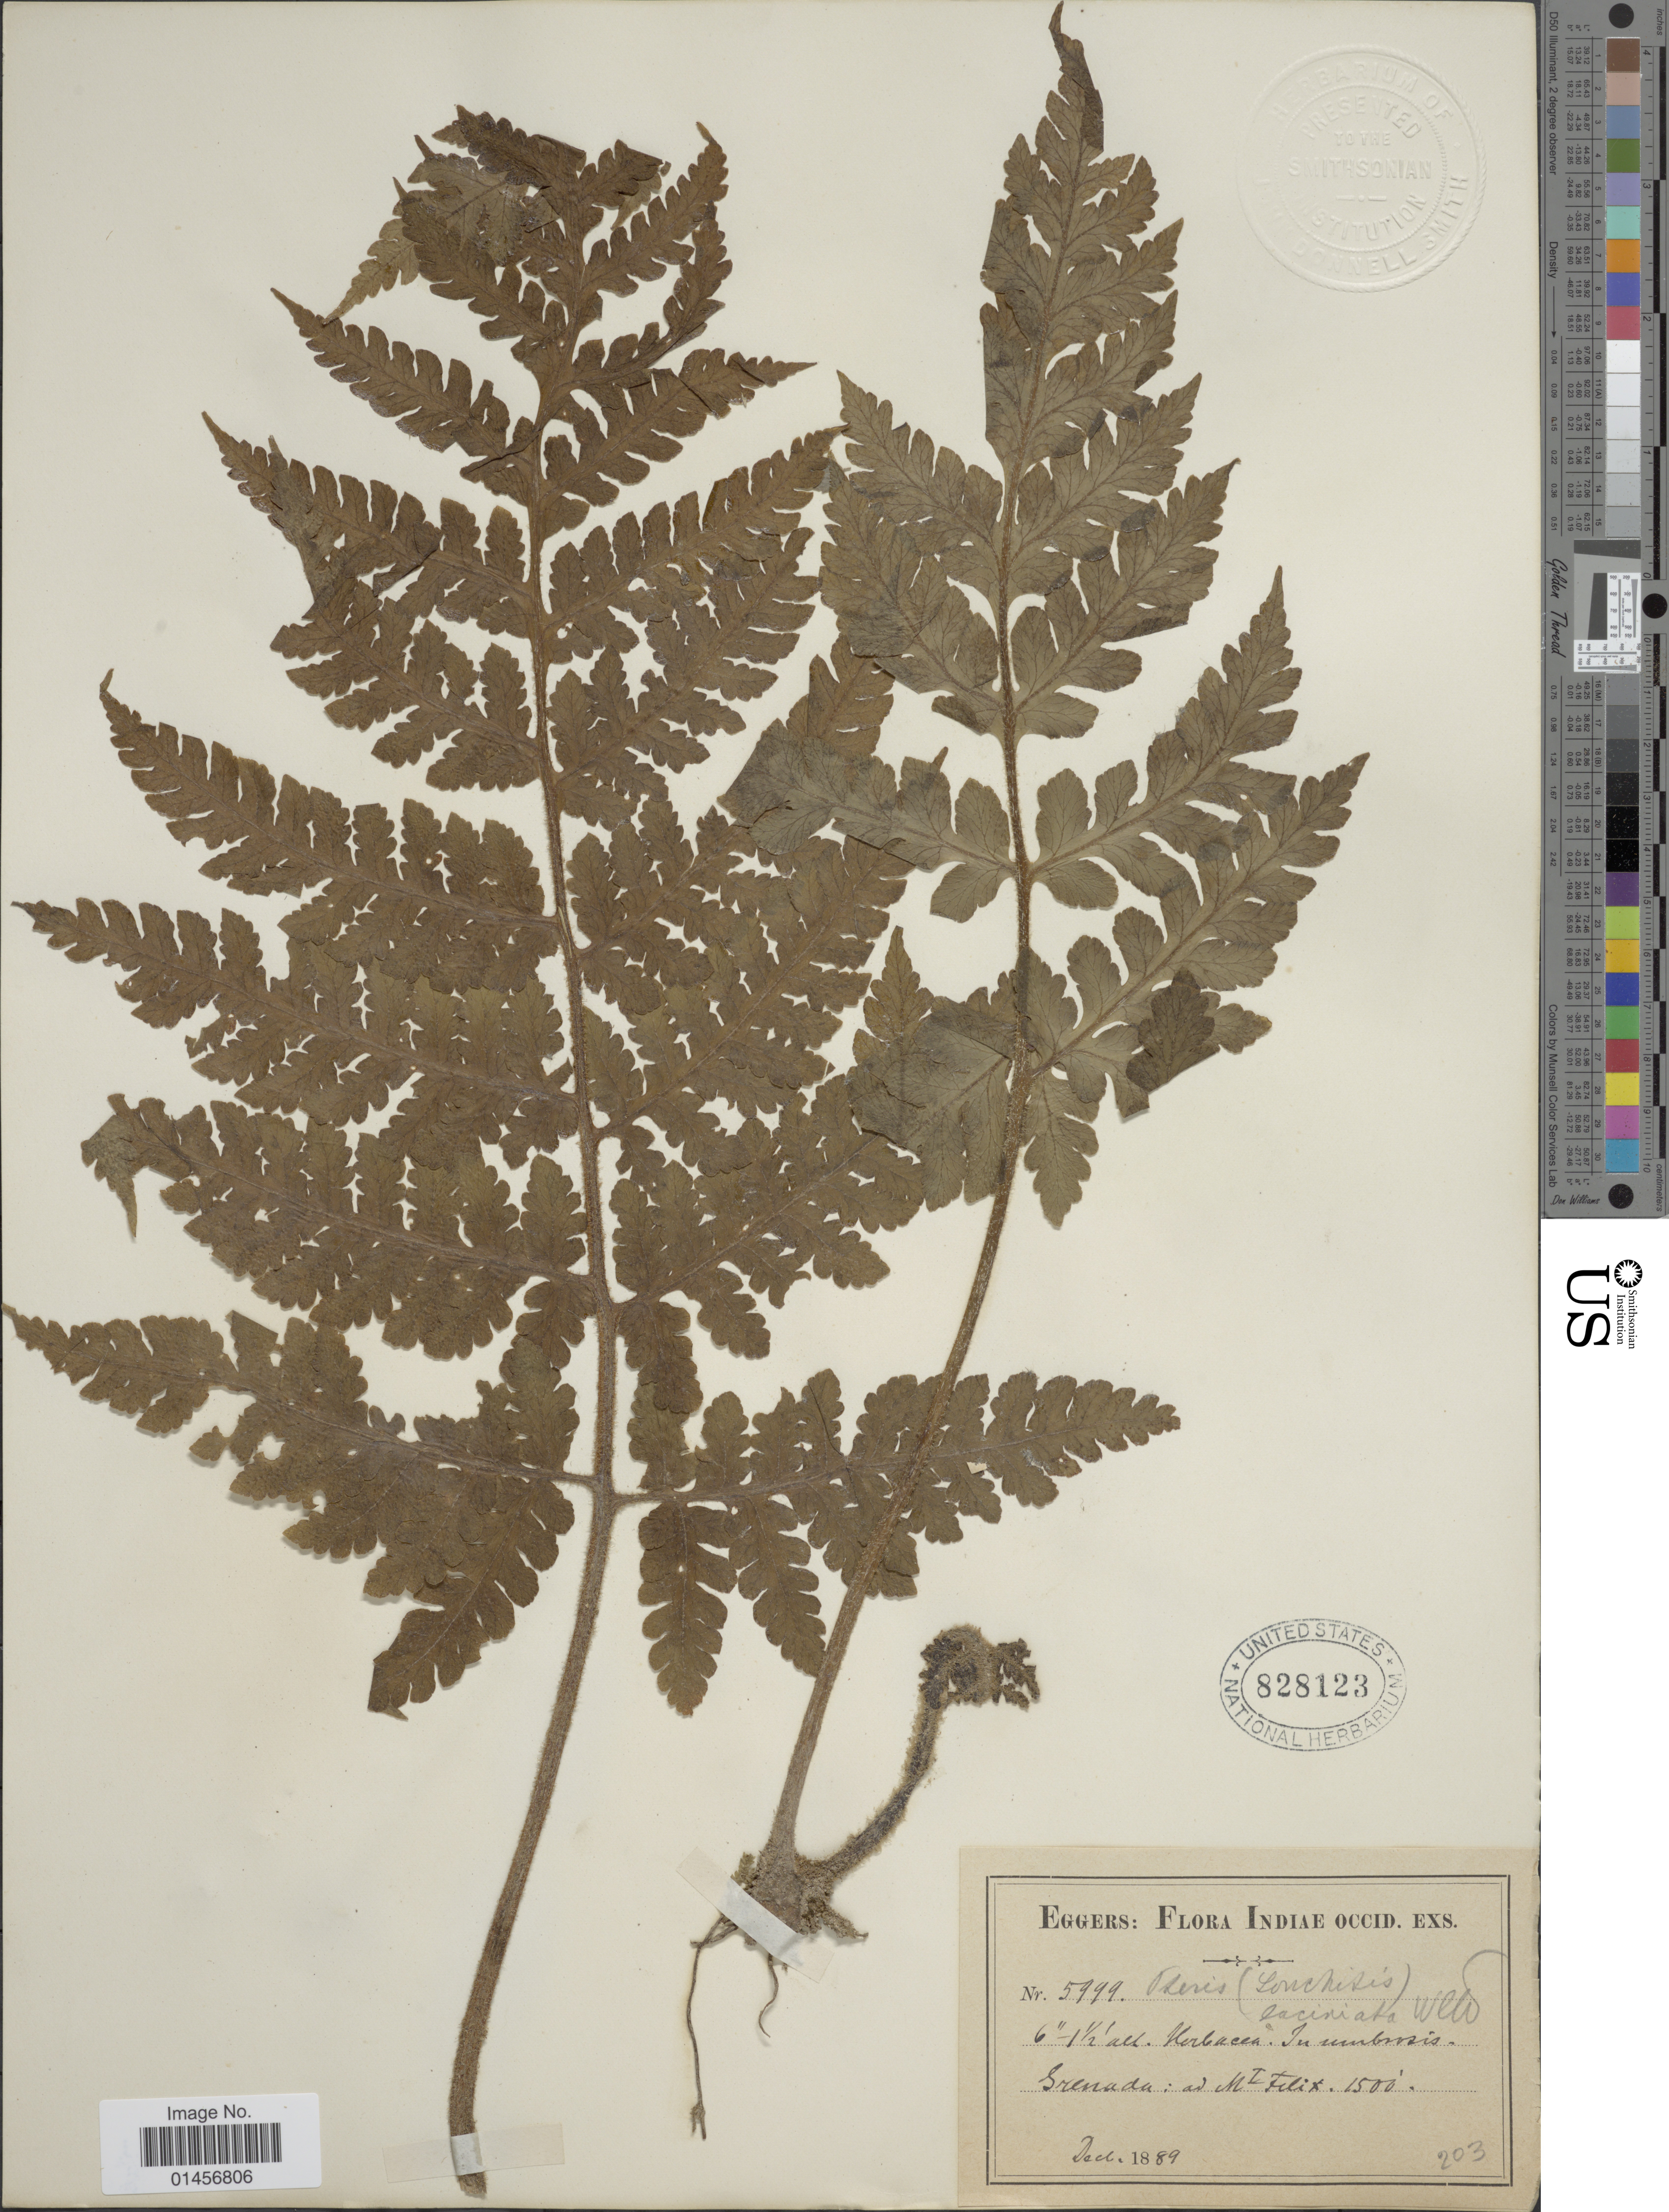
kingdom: Plantae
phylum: Tracheophyta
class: Polypodiopsida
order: Polypodiales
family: Lonchitidaceae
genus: Lonchitis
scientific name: Lonchitis hirsuta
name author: L.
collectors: Egger, --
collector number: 5999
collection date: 1889-12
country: Grenada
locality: Indiae Occid. Ad Mte Felix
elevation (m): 457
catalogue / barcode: US 828123